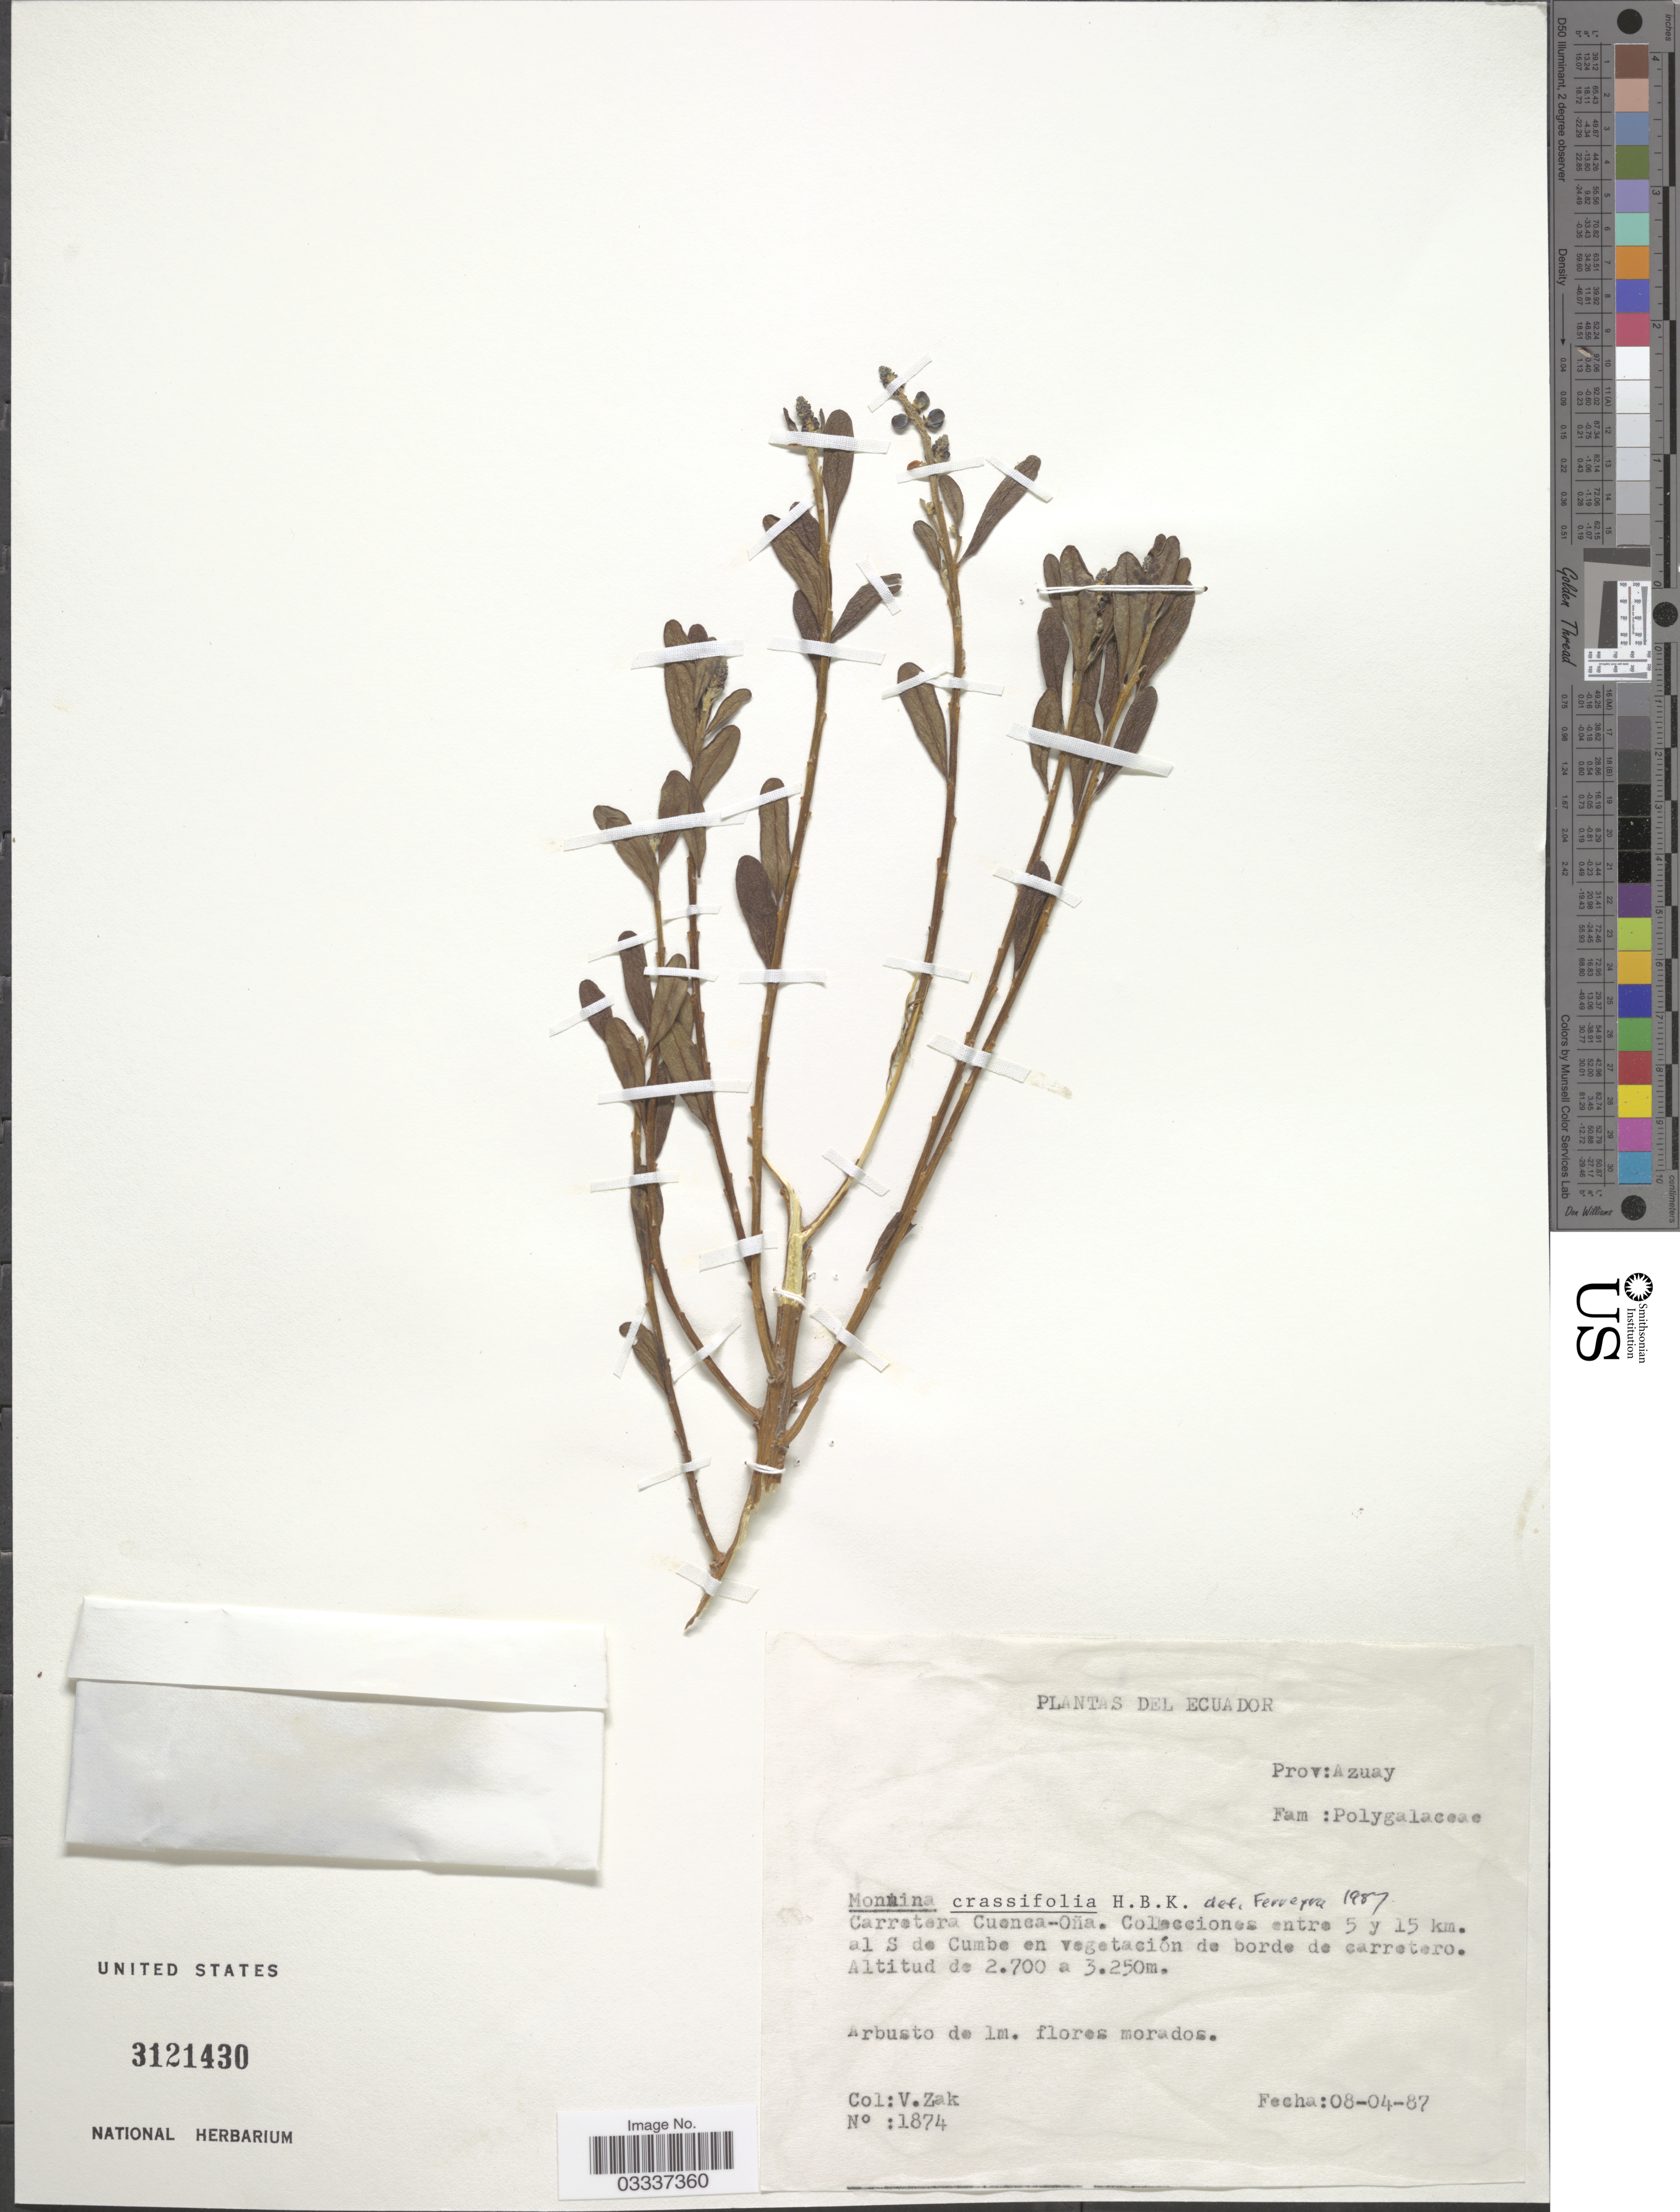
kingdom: Plantae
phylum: Tracheophyta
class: Magnoliopsida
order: Fabales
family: Polygalaceae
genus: Monnina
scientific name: Monnina crassifolia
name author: (Bonpl.) Kunth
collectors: V. Zak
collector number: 1874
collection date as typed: Transcribed d/m/y: 8/4/87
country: Ecuador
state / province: Azuay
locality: Carretera Cuenca-Oña. Colecciones entre 5 y 15 km. al S de Cumbe en vegetación de borde de carretero.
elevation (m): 2700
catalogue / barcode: US 3121430